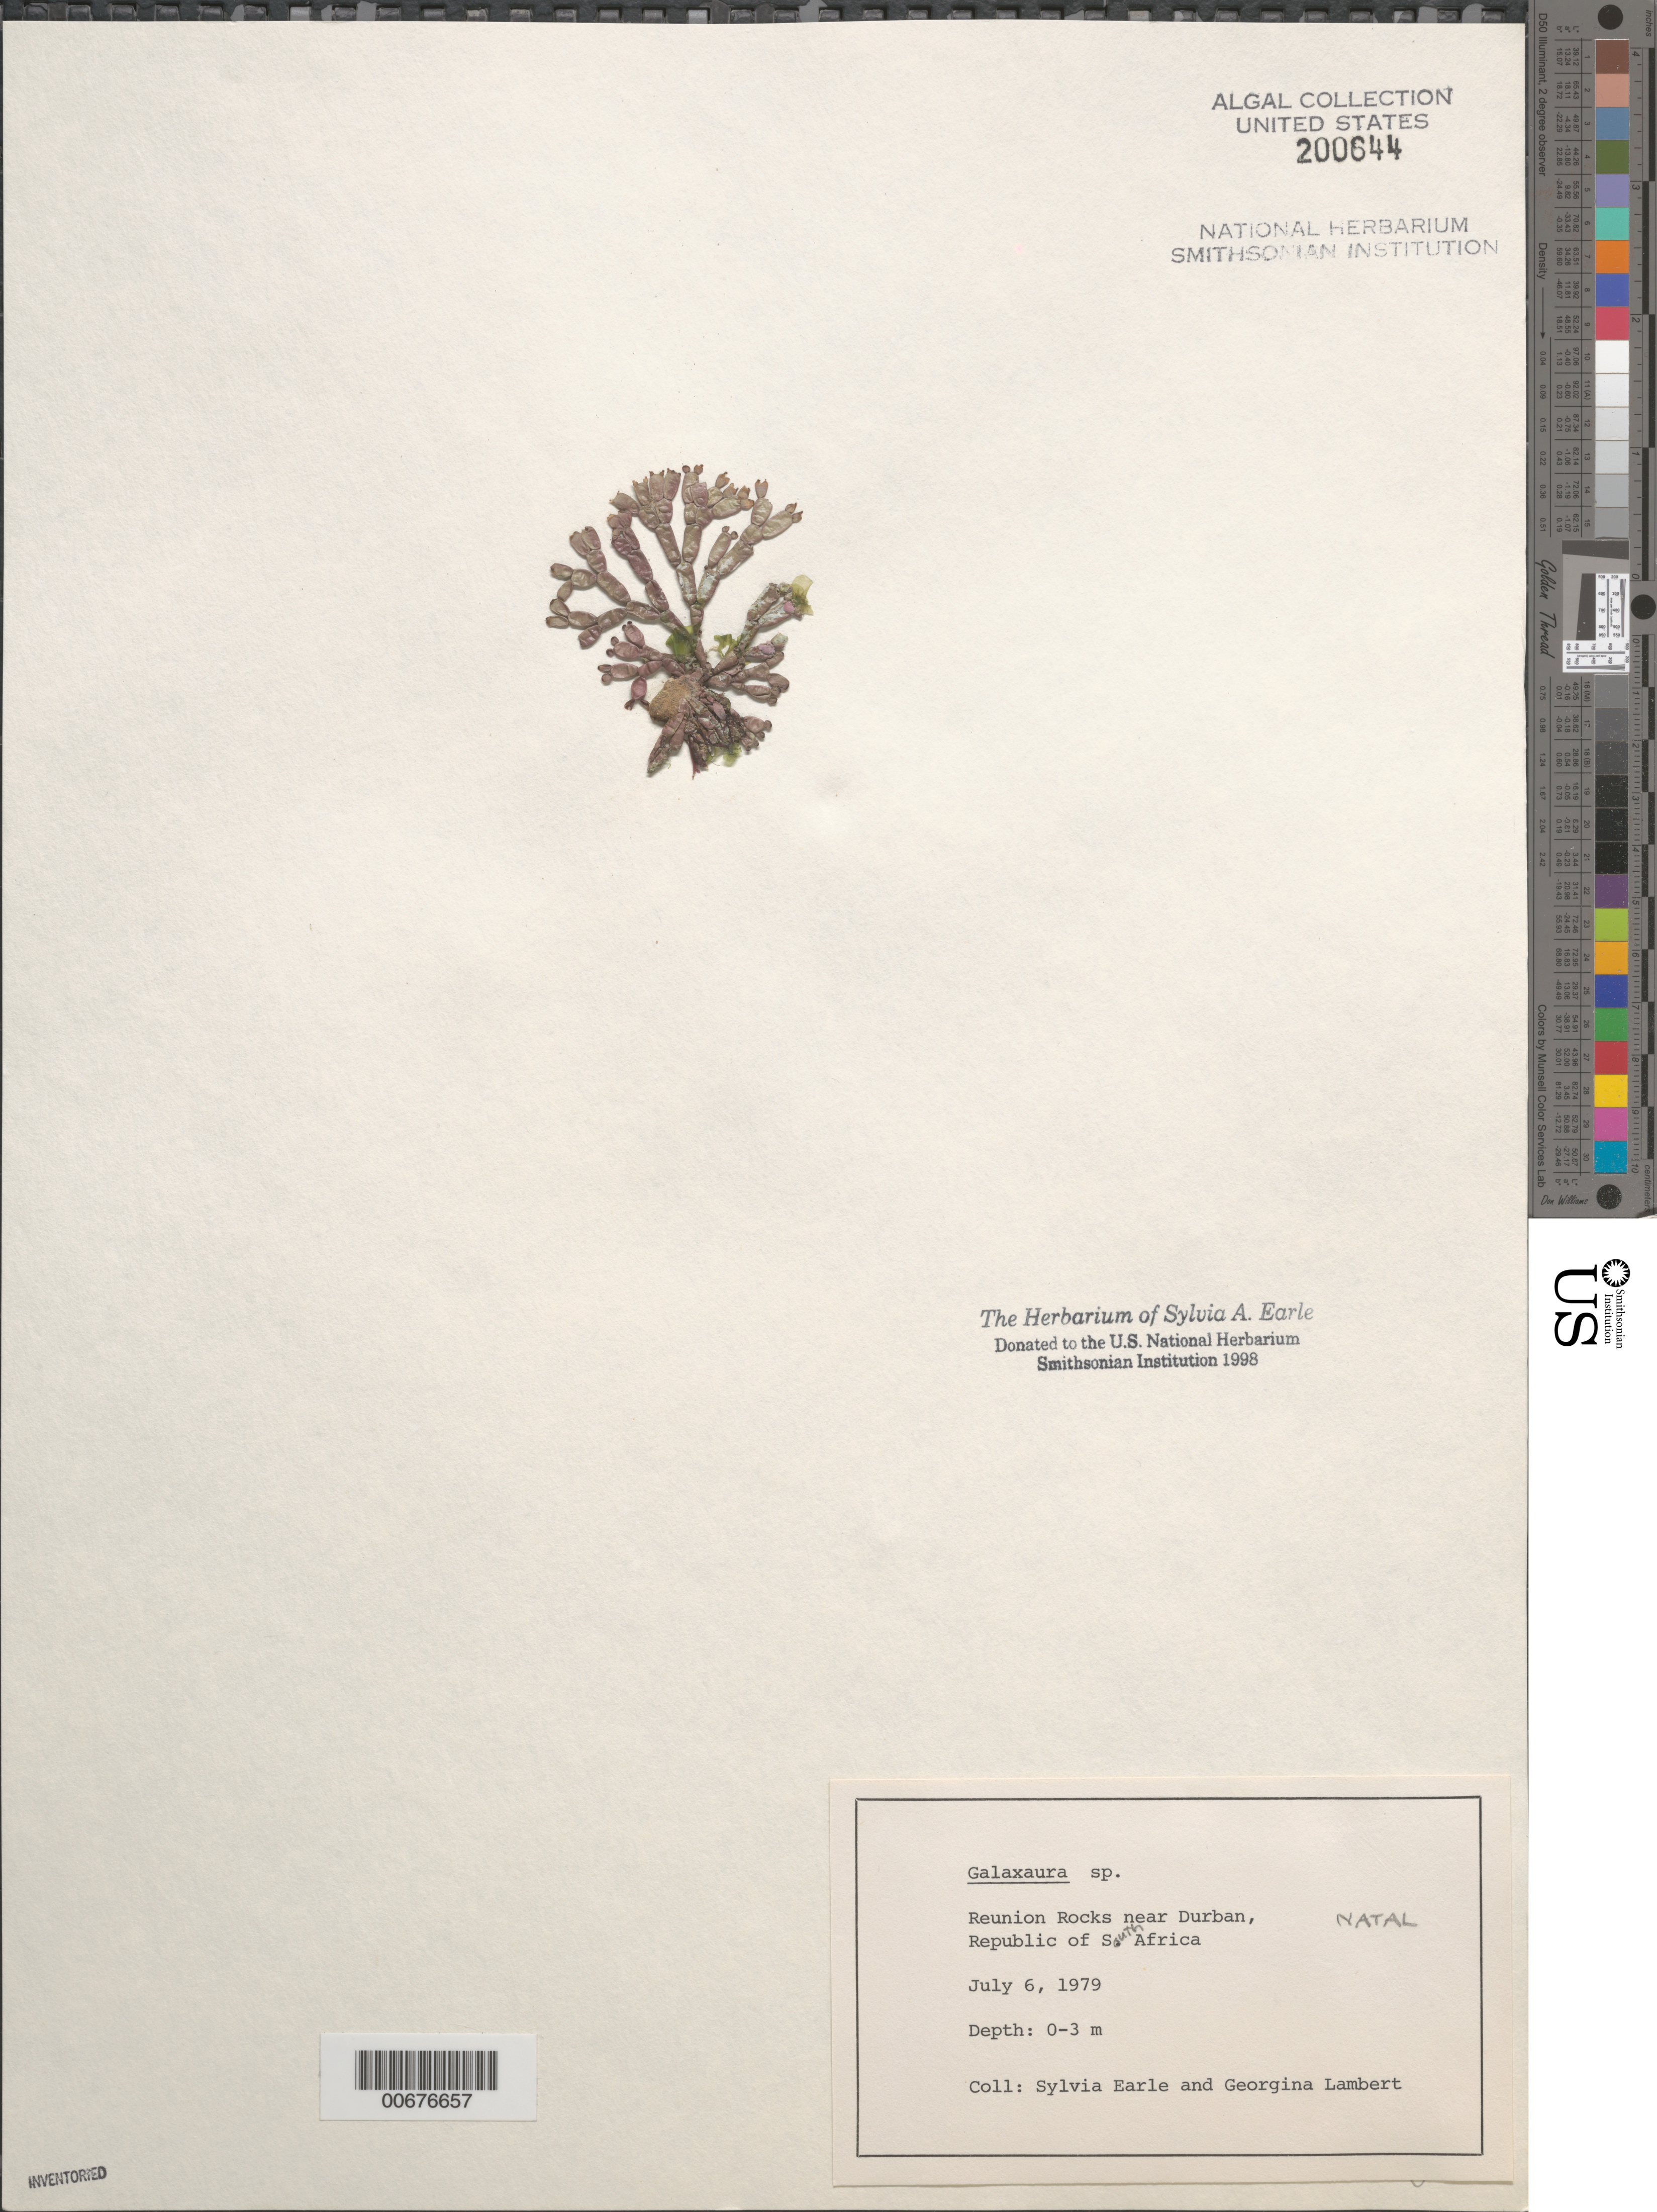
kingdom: Plantae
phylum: Rhodophyta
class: Florideophyceae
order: Nemaliales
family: Galaxauraceae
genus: Galaxaura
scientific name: Galaxaura sp.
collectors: S. A. Earle & G. Lambert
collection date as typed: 06 Jul 1979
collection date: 1979-07-06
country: South Africa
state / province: KwaZulu-Natal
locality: Reunion Rocks near Durban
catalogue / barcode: US 200644